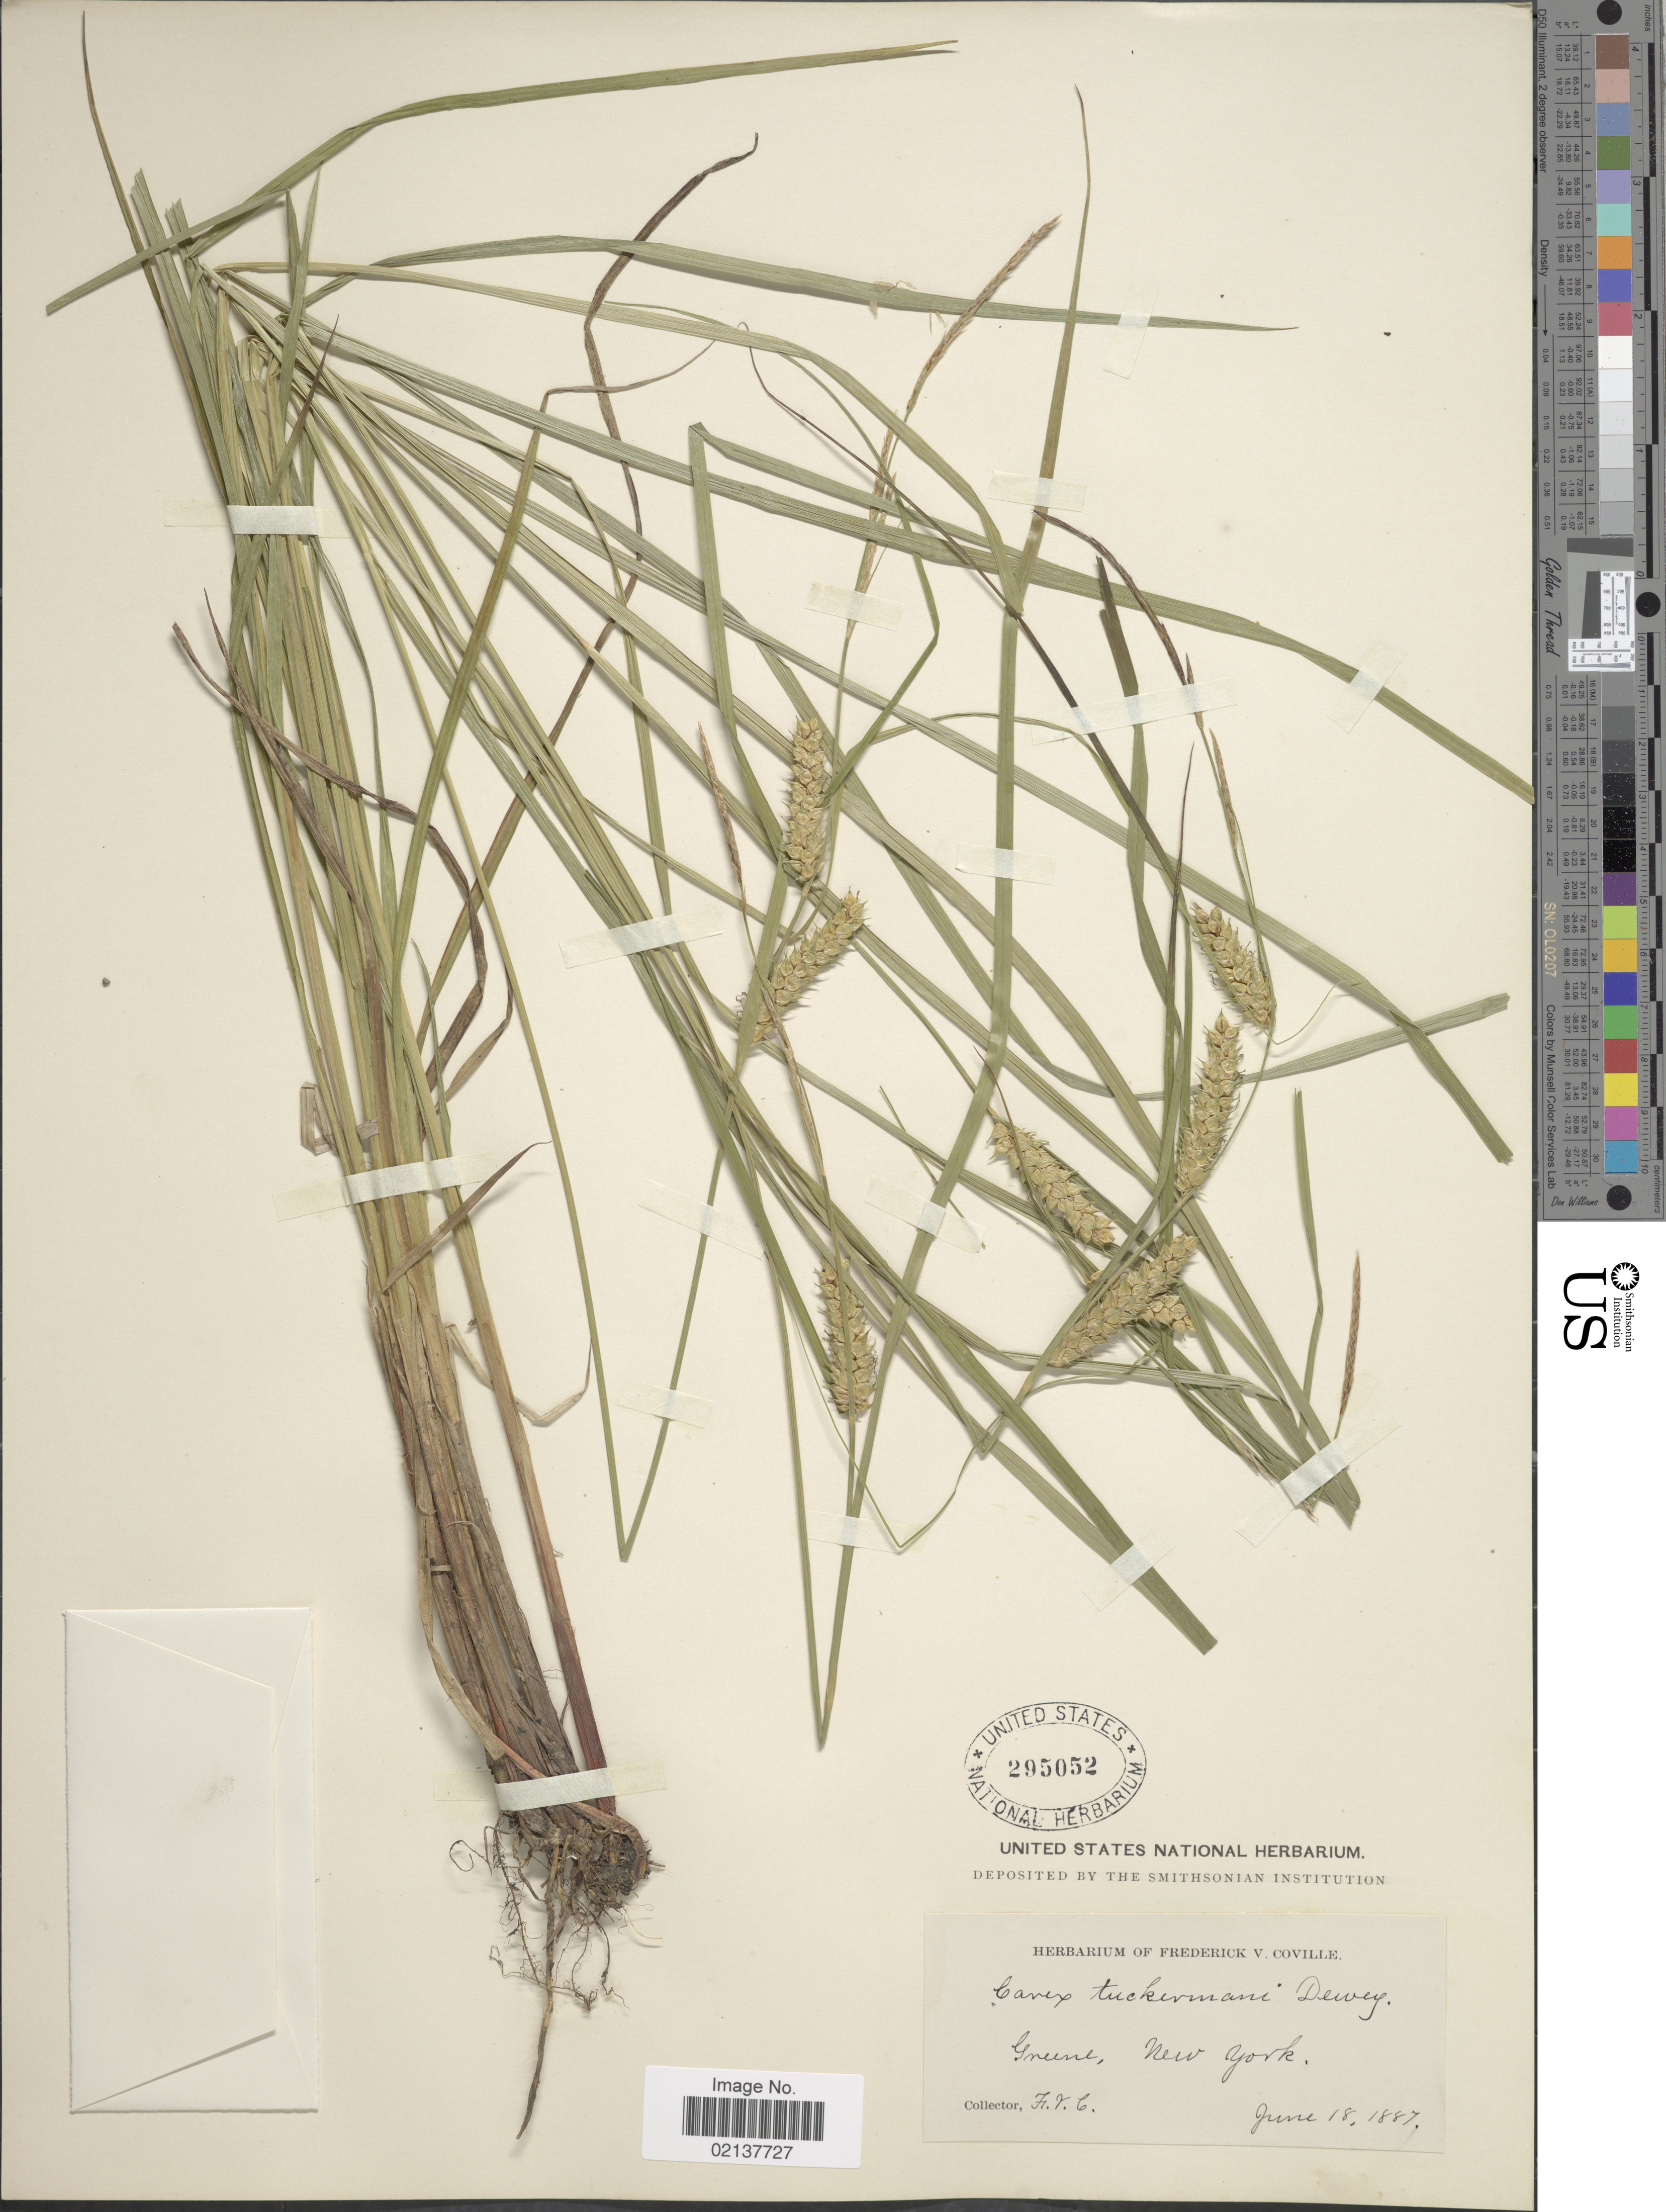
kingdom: Plantae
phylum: Tracheophyta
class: Liliopsida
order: Poales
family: Cyperaceae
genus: Carex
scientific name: Carex tuckermanii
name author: Boott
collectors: F. V. Coville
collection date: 1887-06-18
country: United States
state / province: New York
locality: Greene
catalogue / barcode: US 295052